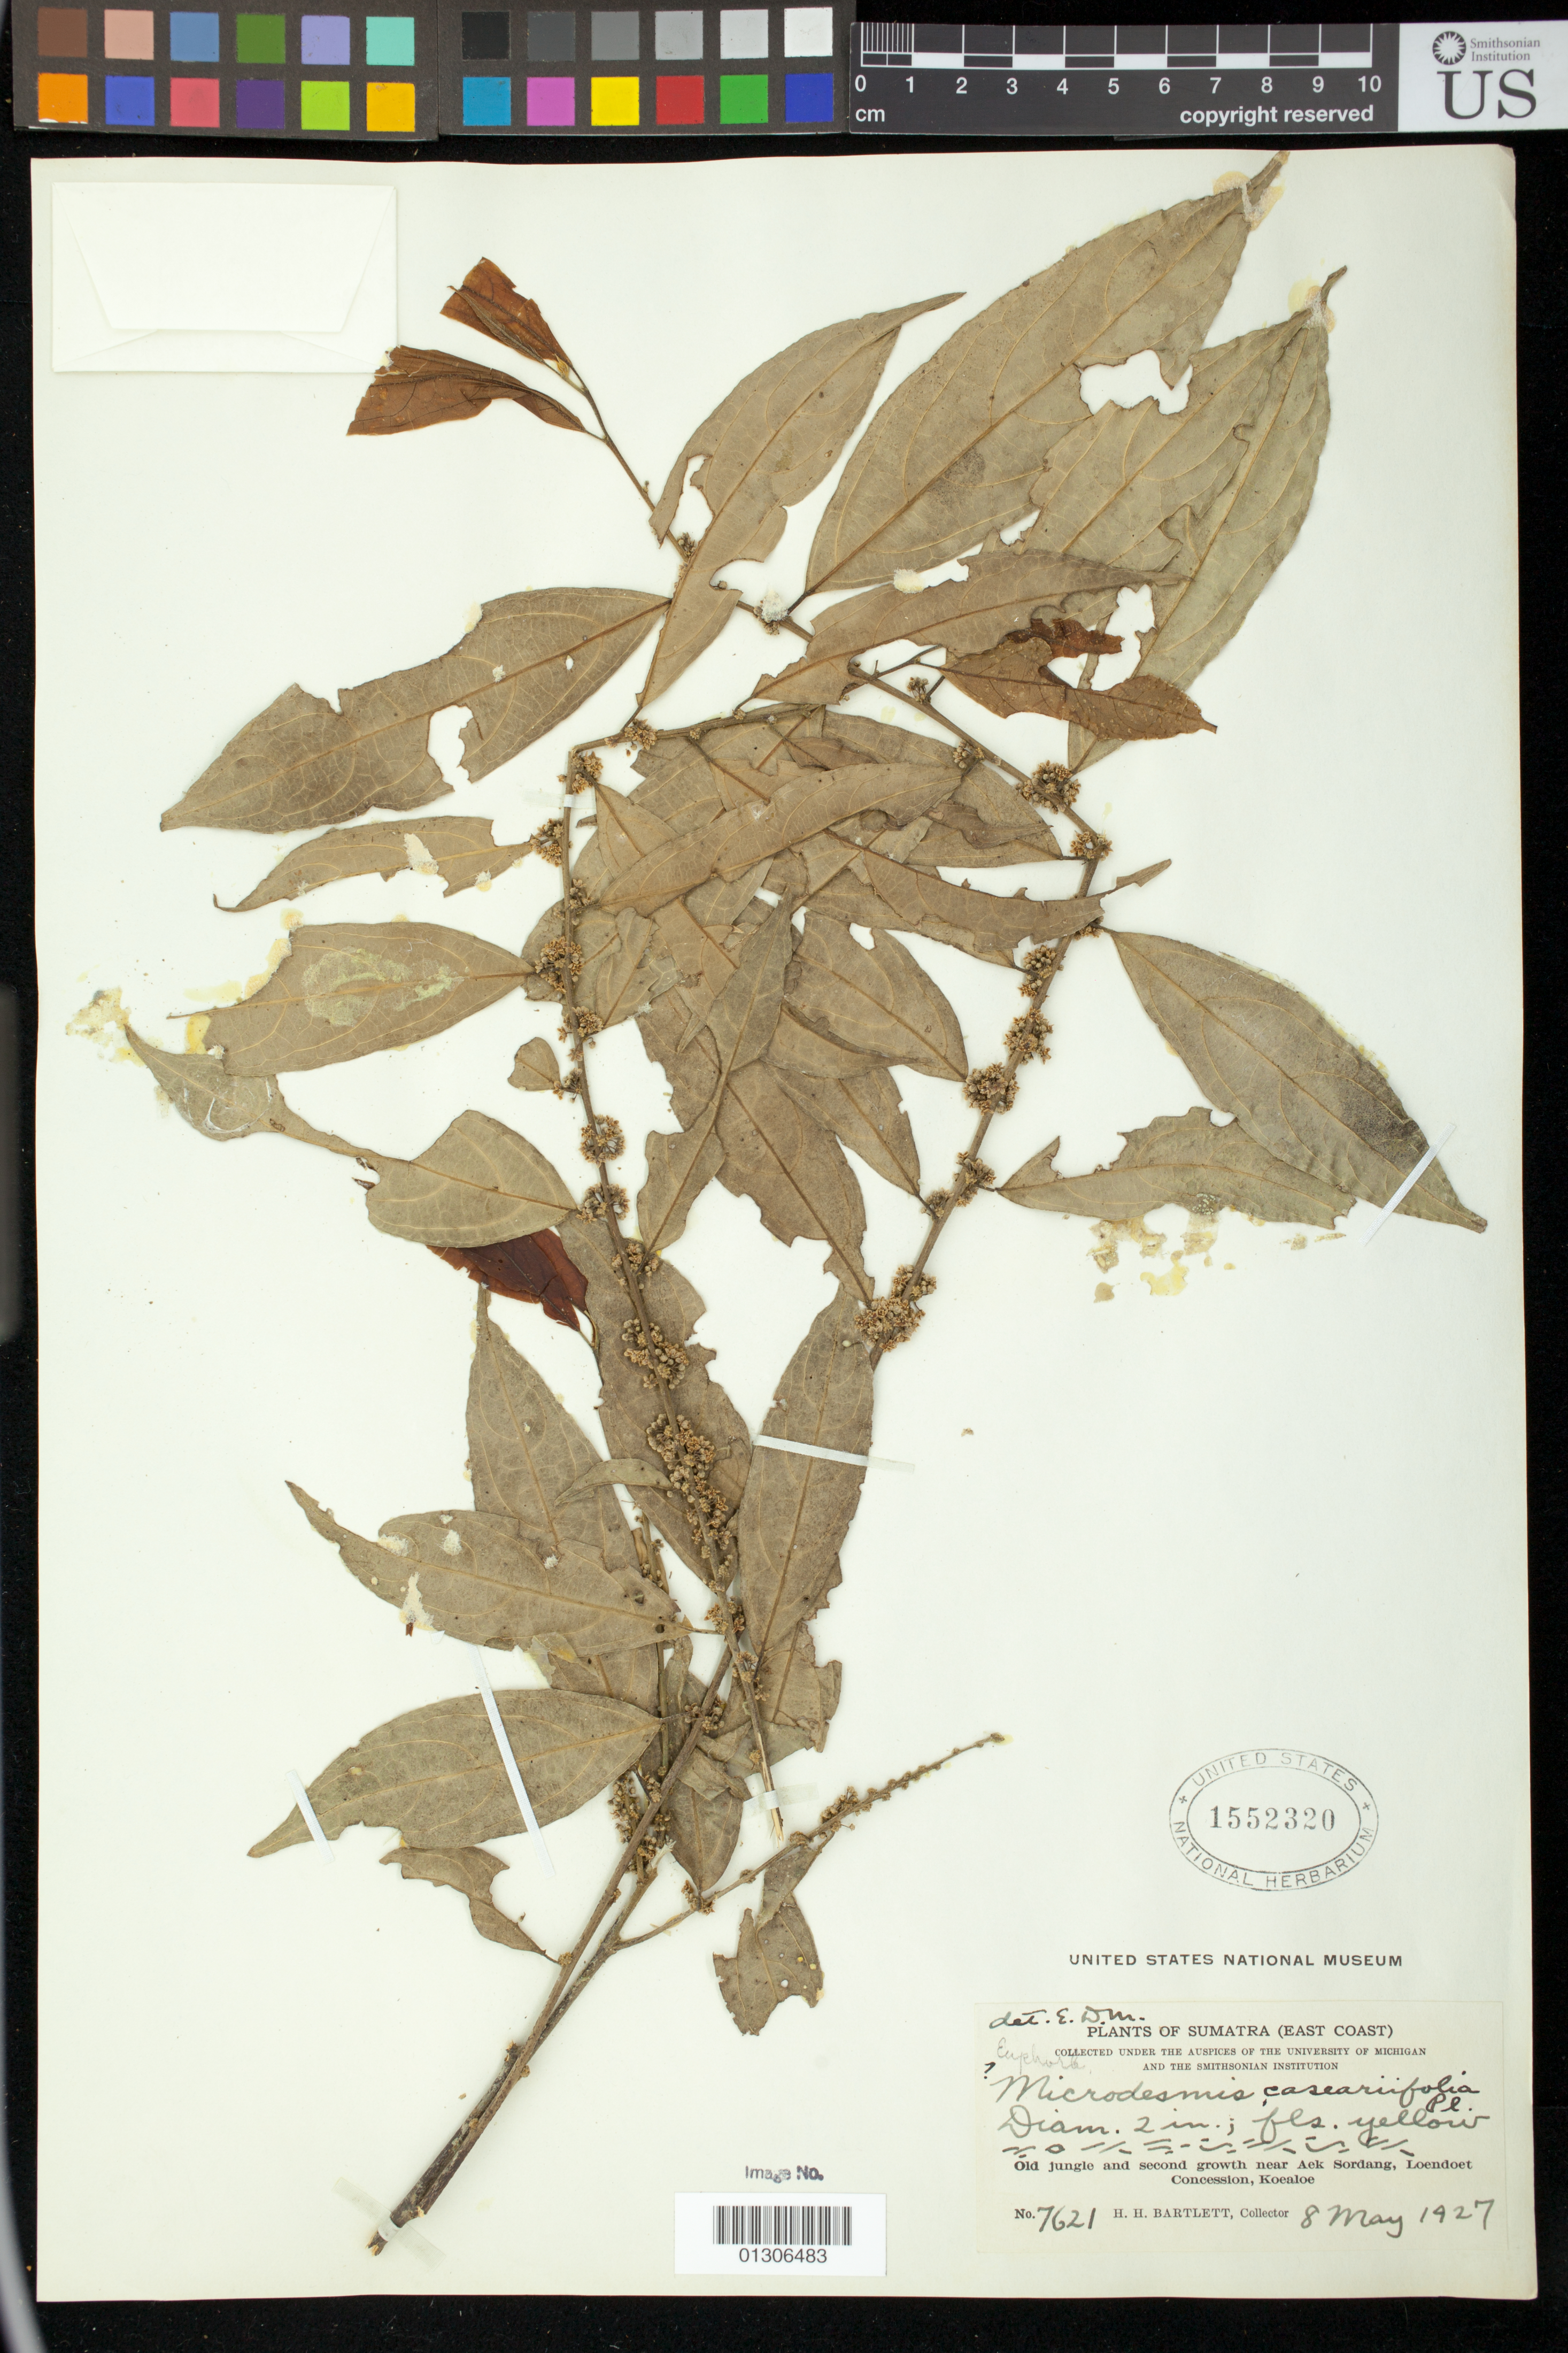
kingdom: Plantae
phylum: Tracheophyta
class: Magnoliopsida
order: Malpighiales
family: Pandaceae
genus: Microdesmis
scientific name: Microdesmis casearifolia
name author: Planch. & Hook.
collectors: H. H. Bartlett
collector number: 7621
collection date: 1927-05-08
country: Indonesia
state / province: Sumatra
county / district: Sumatera Utara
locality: near Aek Sordang, Loendoet Concession, Koealoe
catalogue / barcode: US 1552320